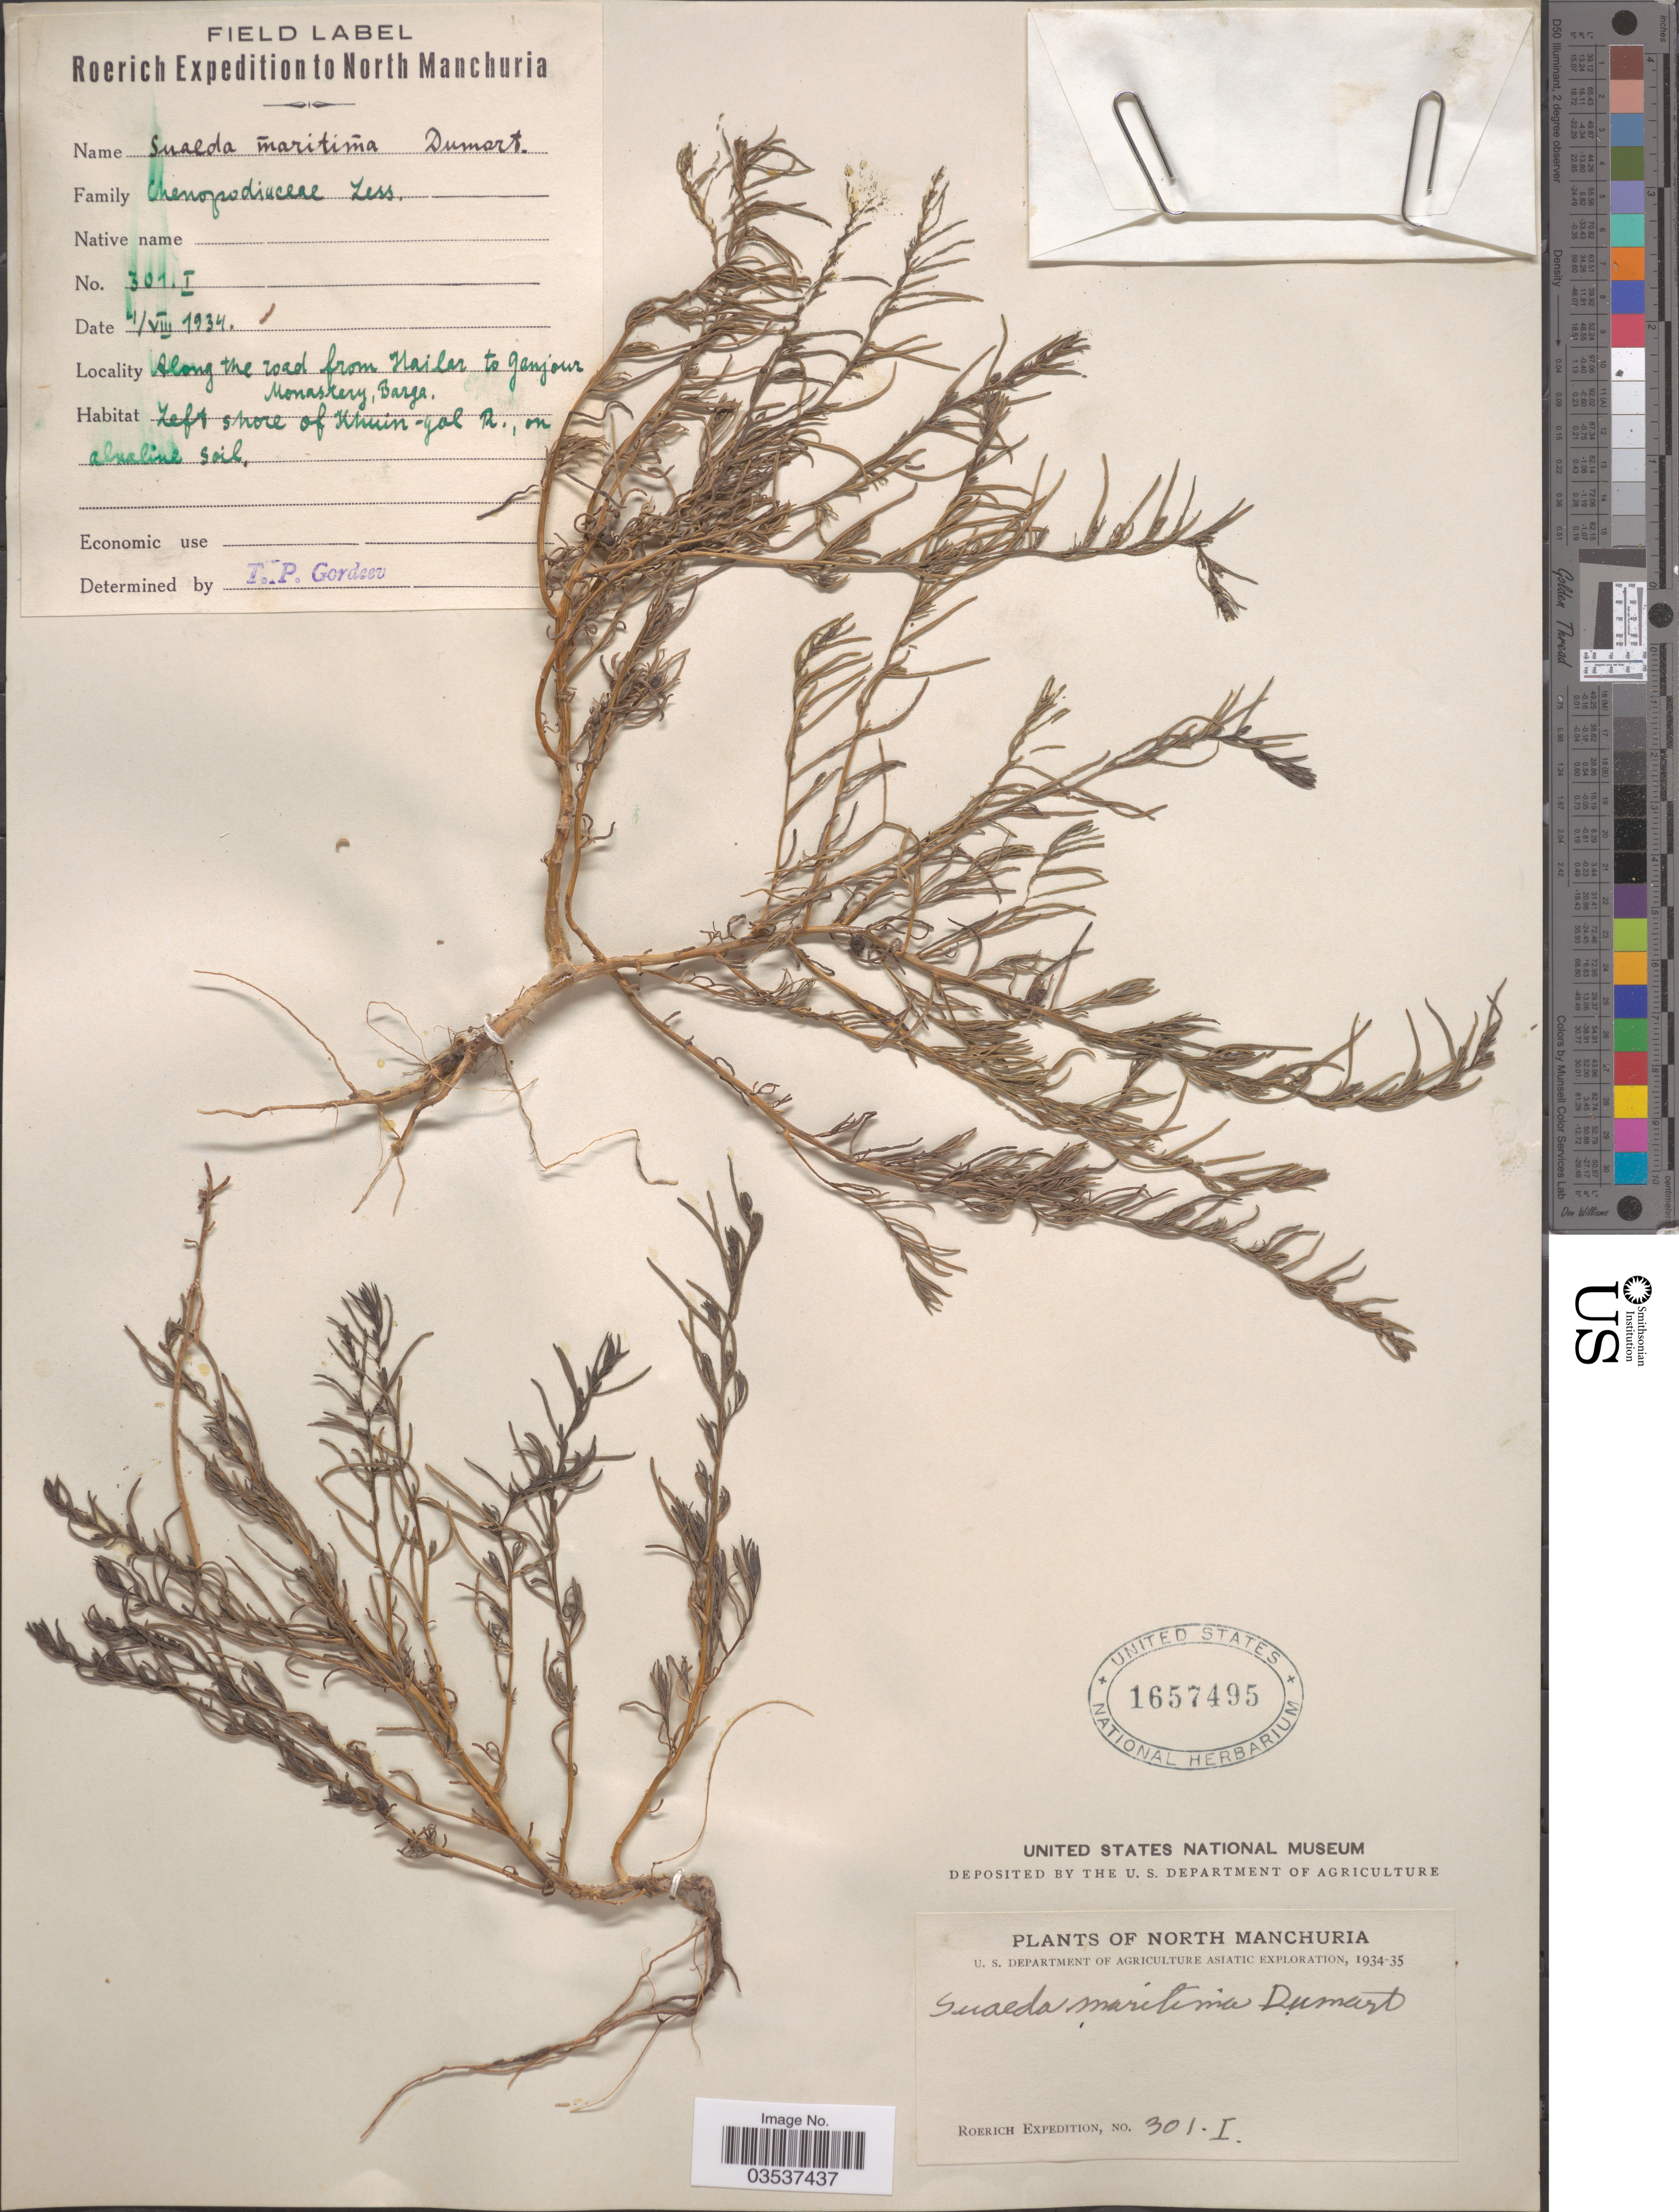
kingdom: Plantae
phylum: Tracheophyta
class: Magnoliopsida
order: Caryophyllales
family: Amaranthaceae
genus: Suaeda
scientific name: Suaeda maritima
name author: (L.) Dumort.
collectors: Roerich Expedition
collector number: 301I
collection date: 1934-08-04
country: China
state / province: Nei Monggol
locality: North Manchuria. Along the road from Hailar to Ganjour Monastery, Barga. Lef shore of Khuin-yal R.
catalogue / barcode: US 1657495